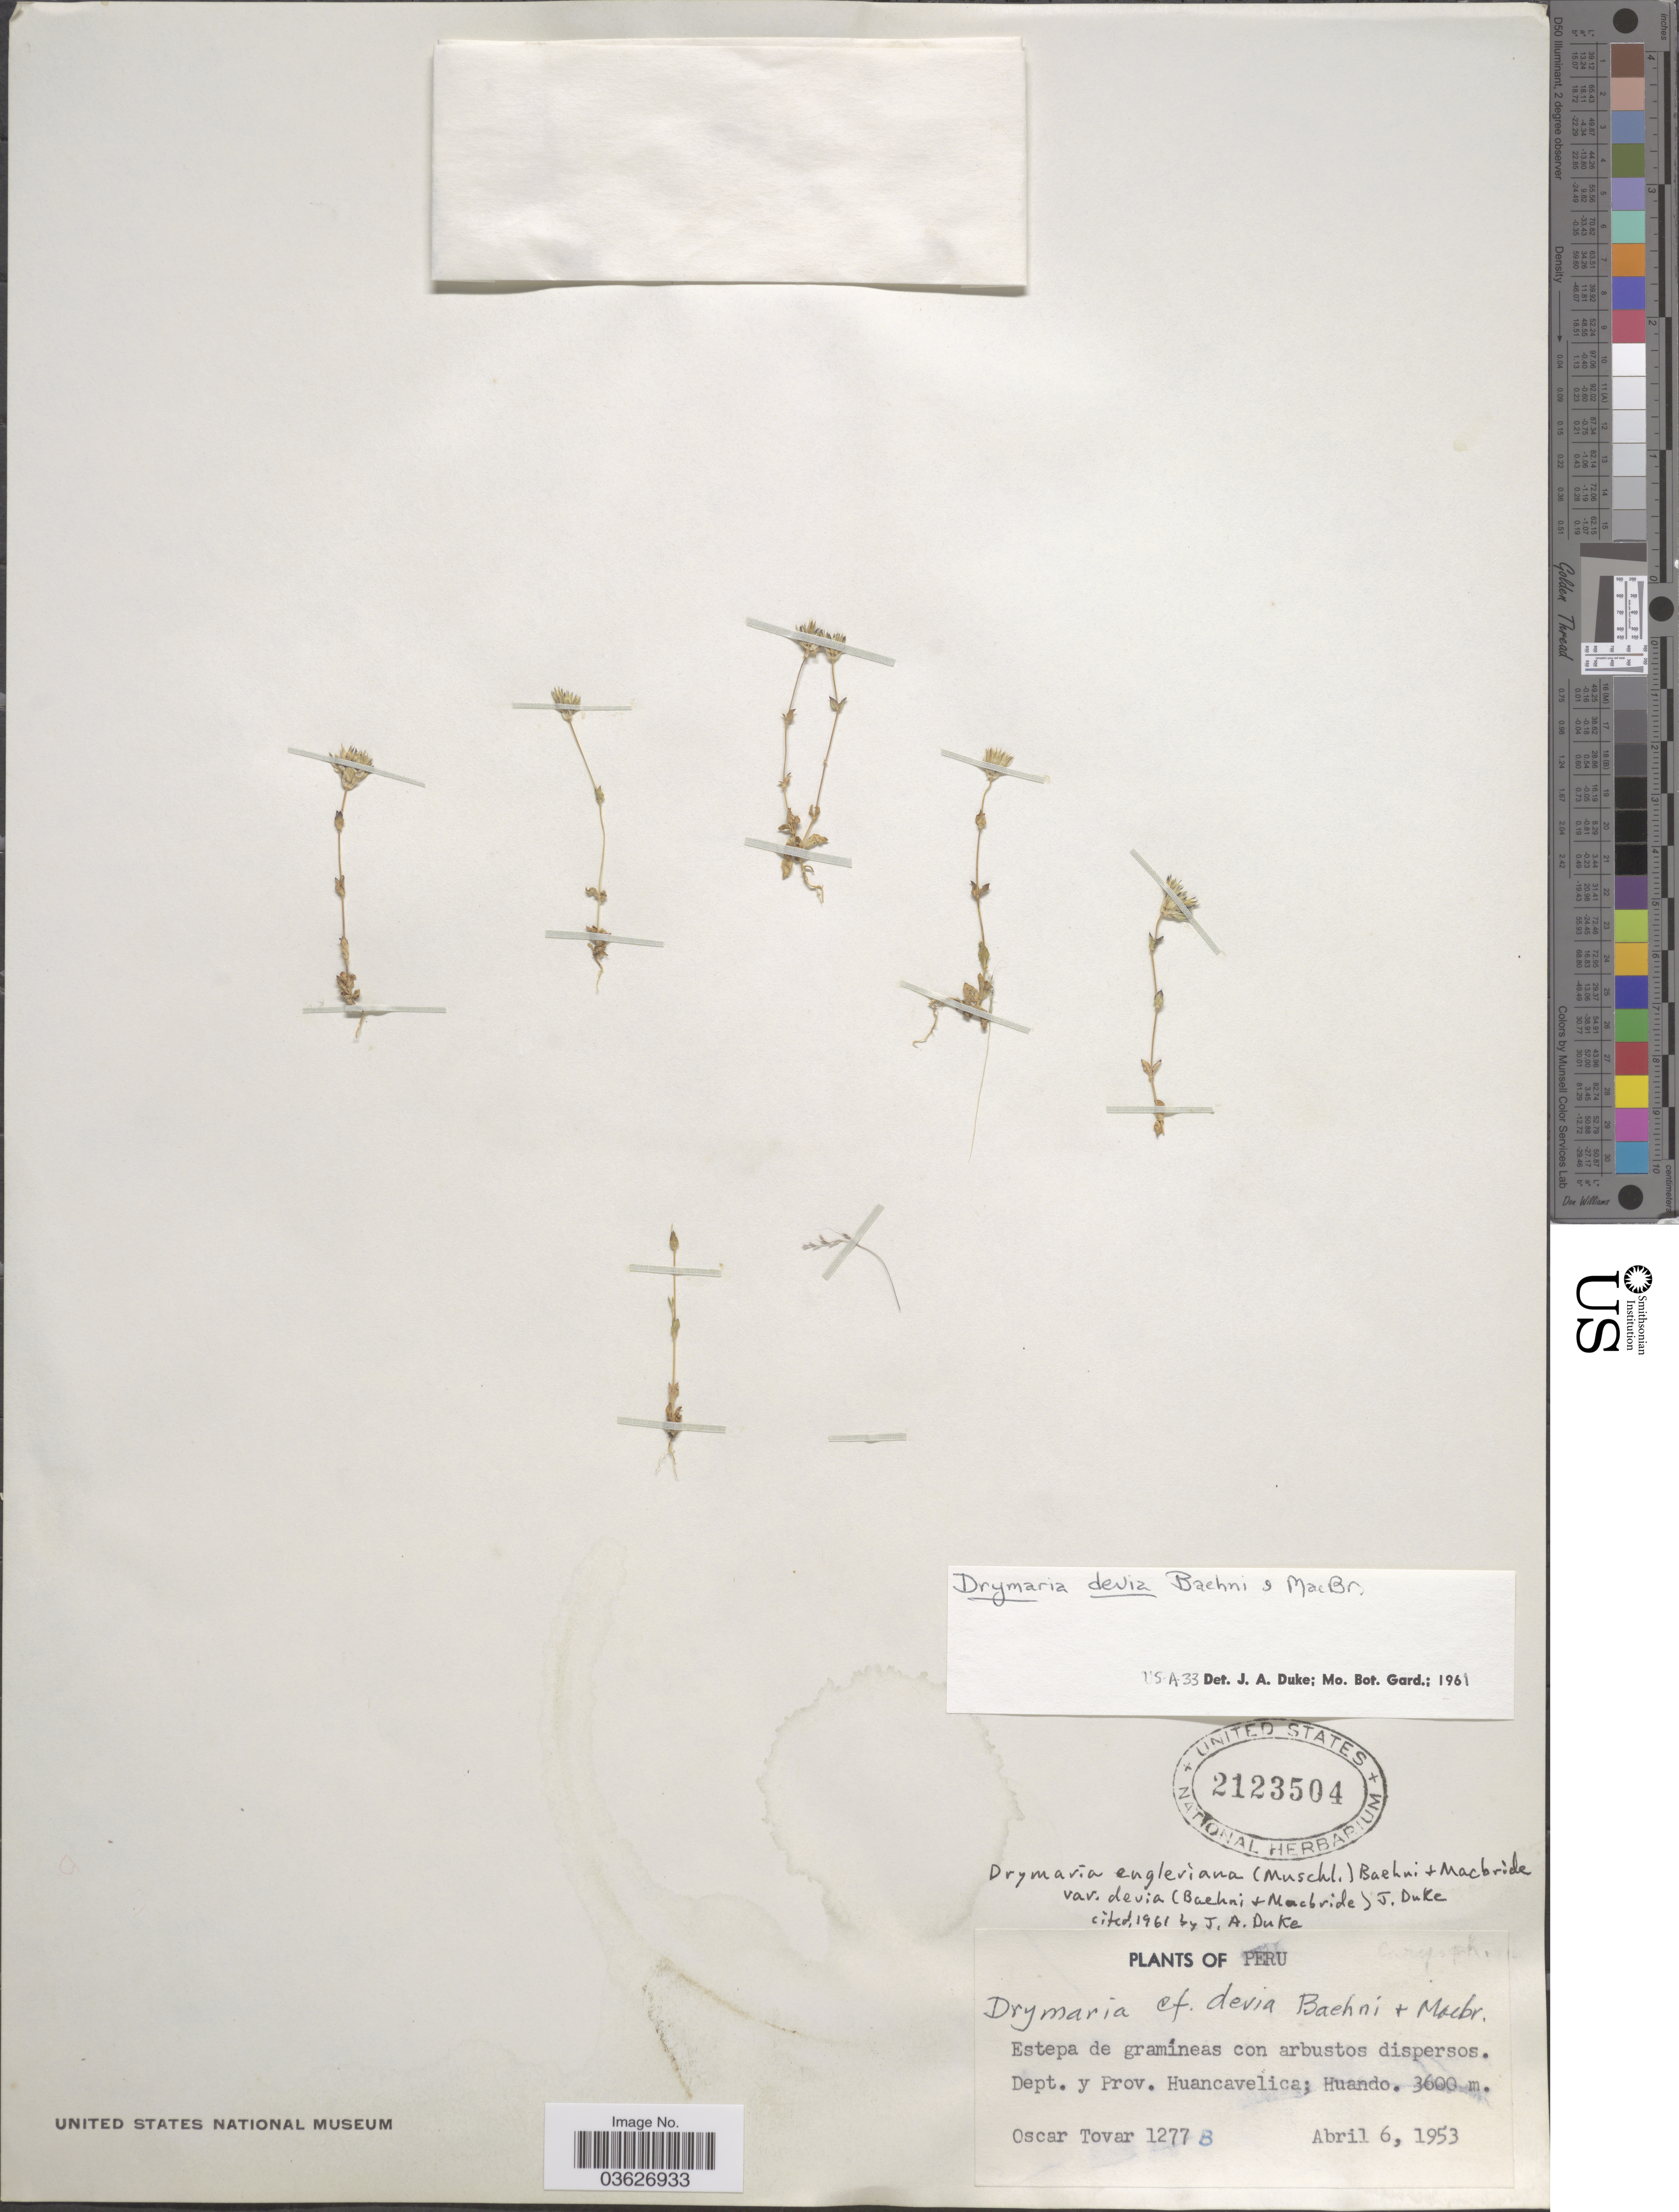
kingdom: Plantae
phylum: Tracheophyta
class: Magnoliopsida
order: Caryophyllales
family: Caryophyllaceae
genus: Drymaria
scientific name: Drymaria engleriana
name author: (Muschl.) Baehni & J.F. Macbr.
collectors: Ó. Tovar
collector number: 1277B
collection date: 1953-04-06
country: Peru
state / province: Huancavelica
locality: Dept. y Prov. Huancavelica; Huando.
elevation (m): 3600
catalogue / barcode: US 2123504